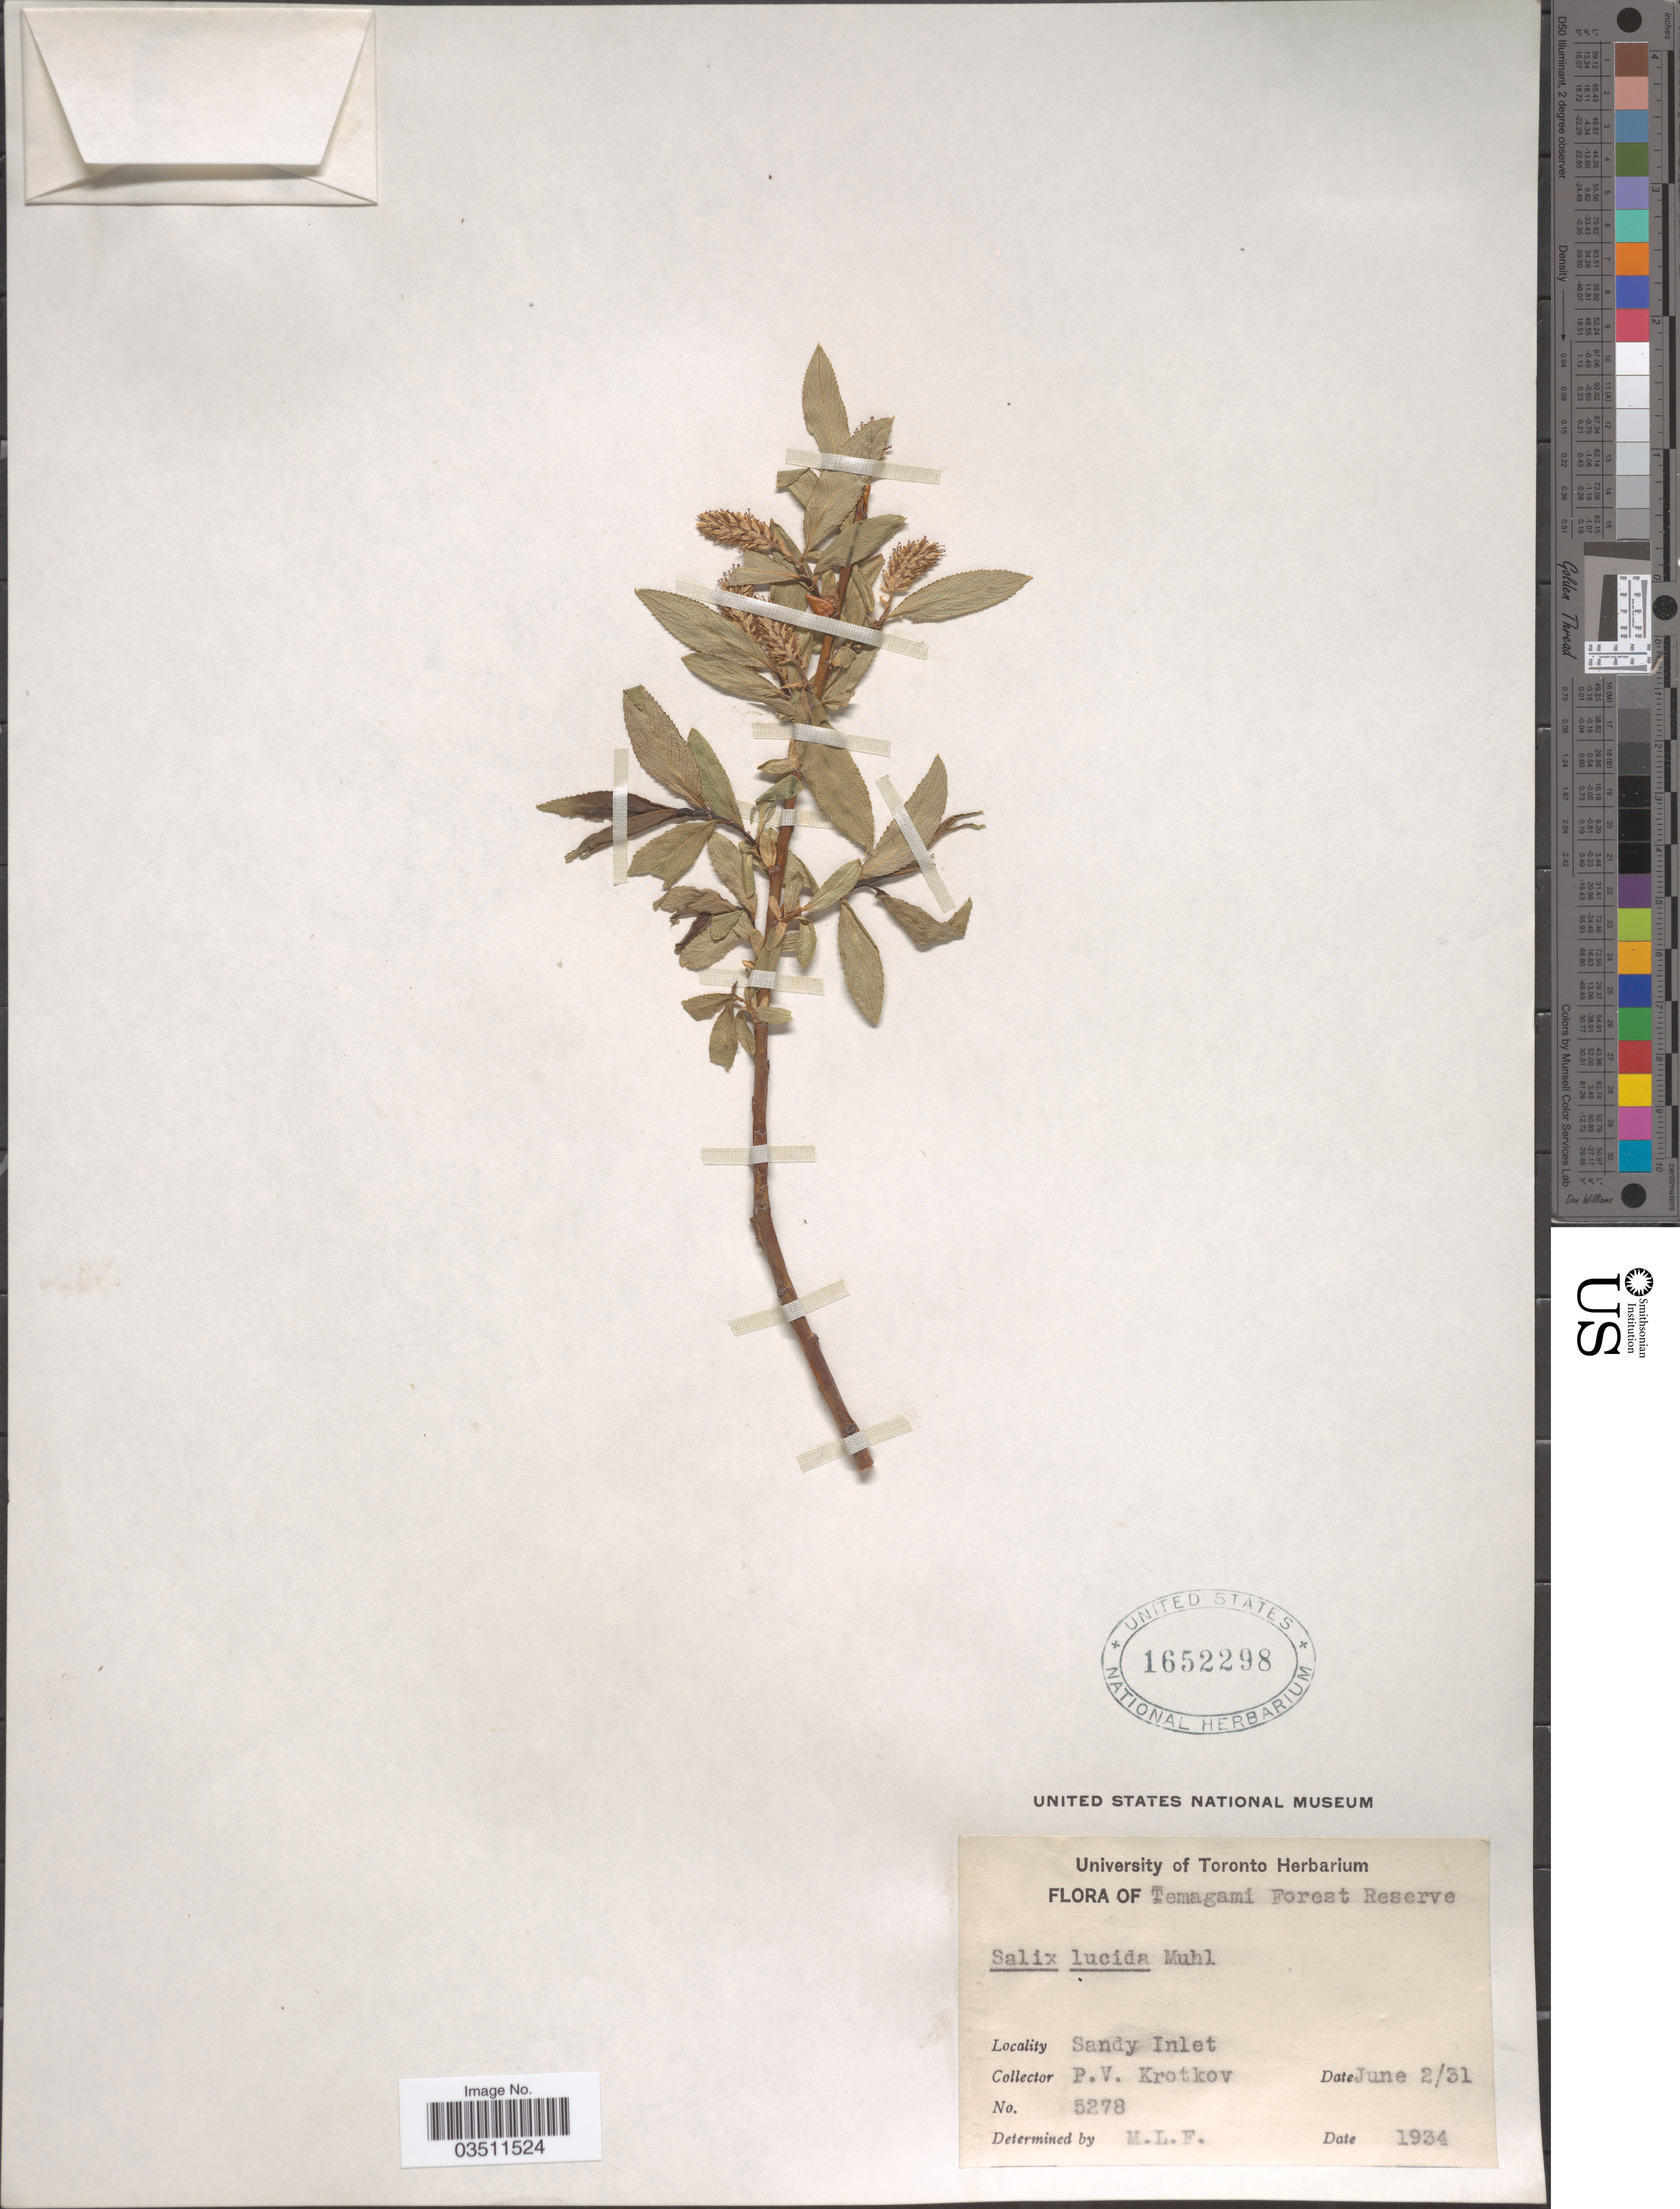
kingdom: Plantae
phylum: Tracheophyta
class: Magnoliopsida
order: Malpighiales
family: Salicaceae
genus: Salix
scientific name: Salix lucida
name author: Muhl.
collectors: P. V. Krotkov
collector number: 5278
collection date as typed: Transcribed d/m/y: 2/6/31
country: Canada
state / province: Ontario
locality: Temagami Forest Reserve. Sandy Inlet.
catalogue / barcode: US 1652298